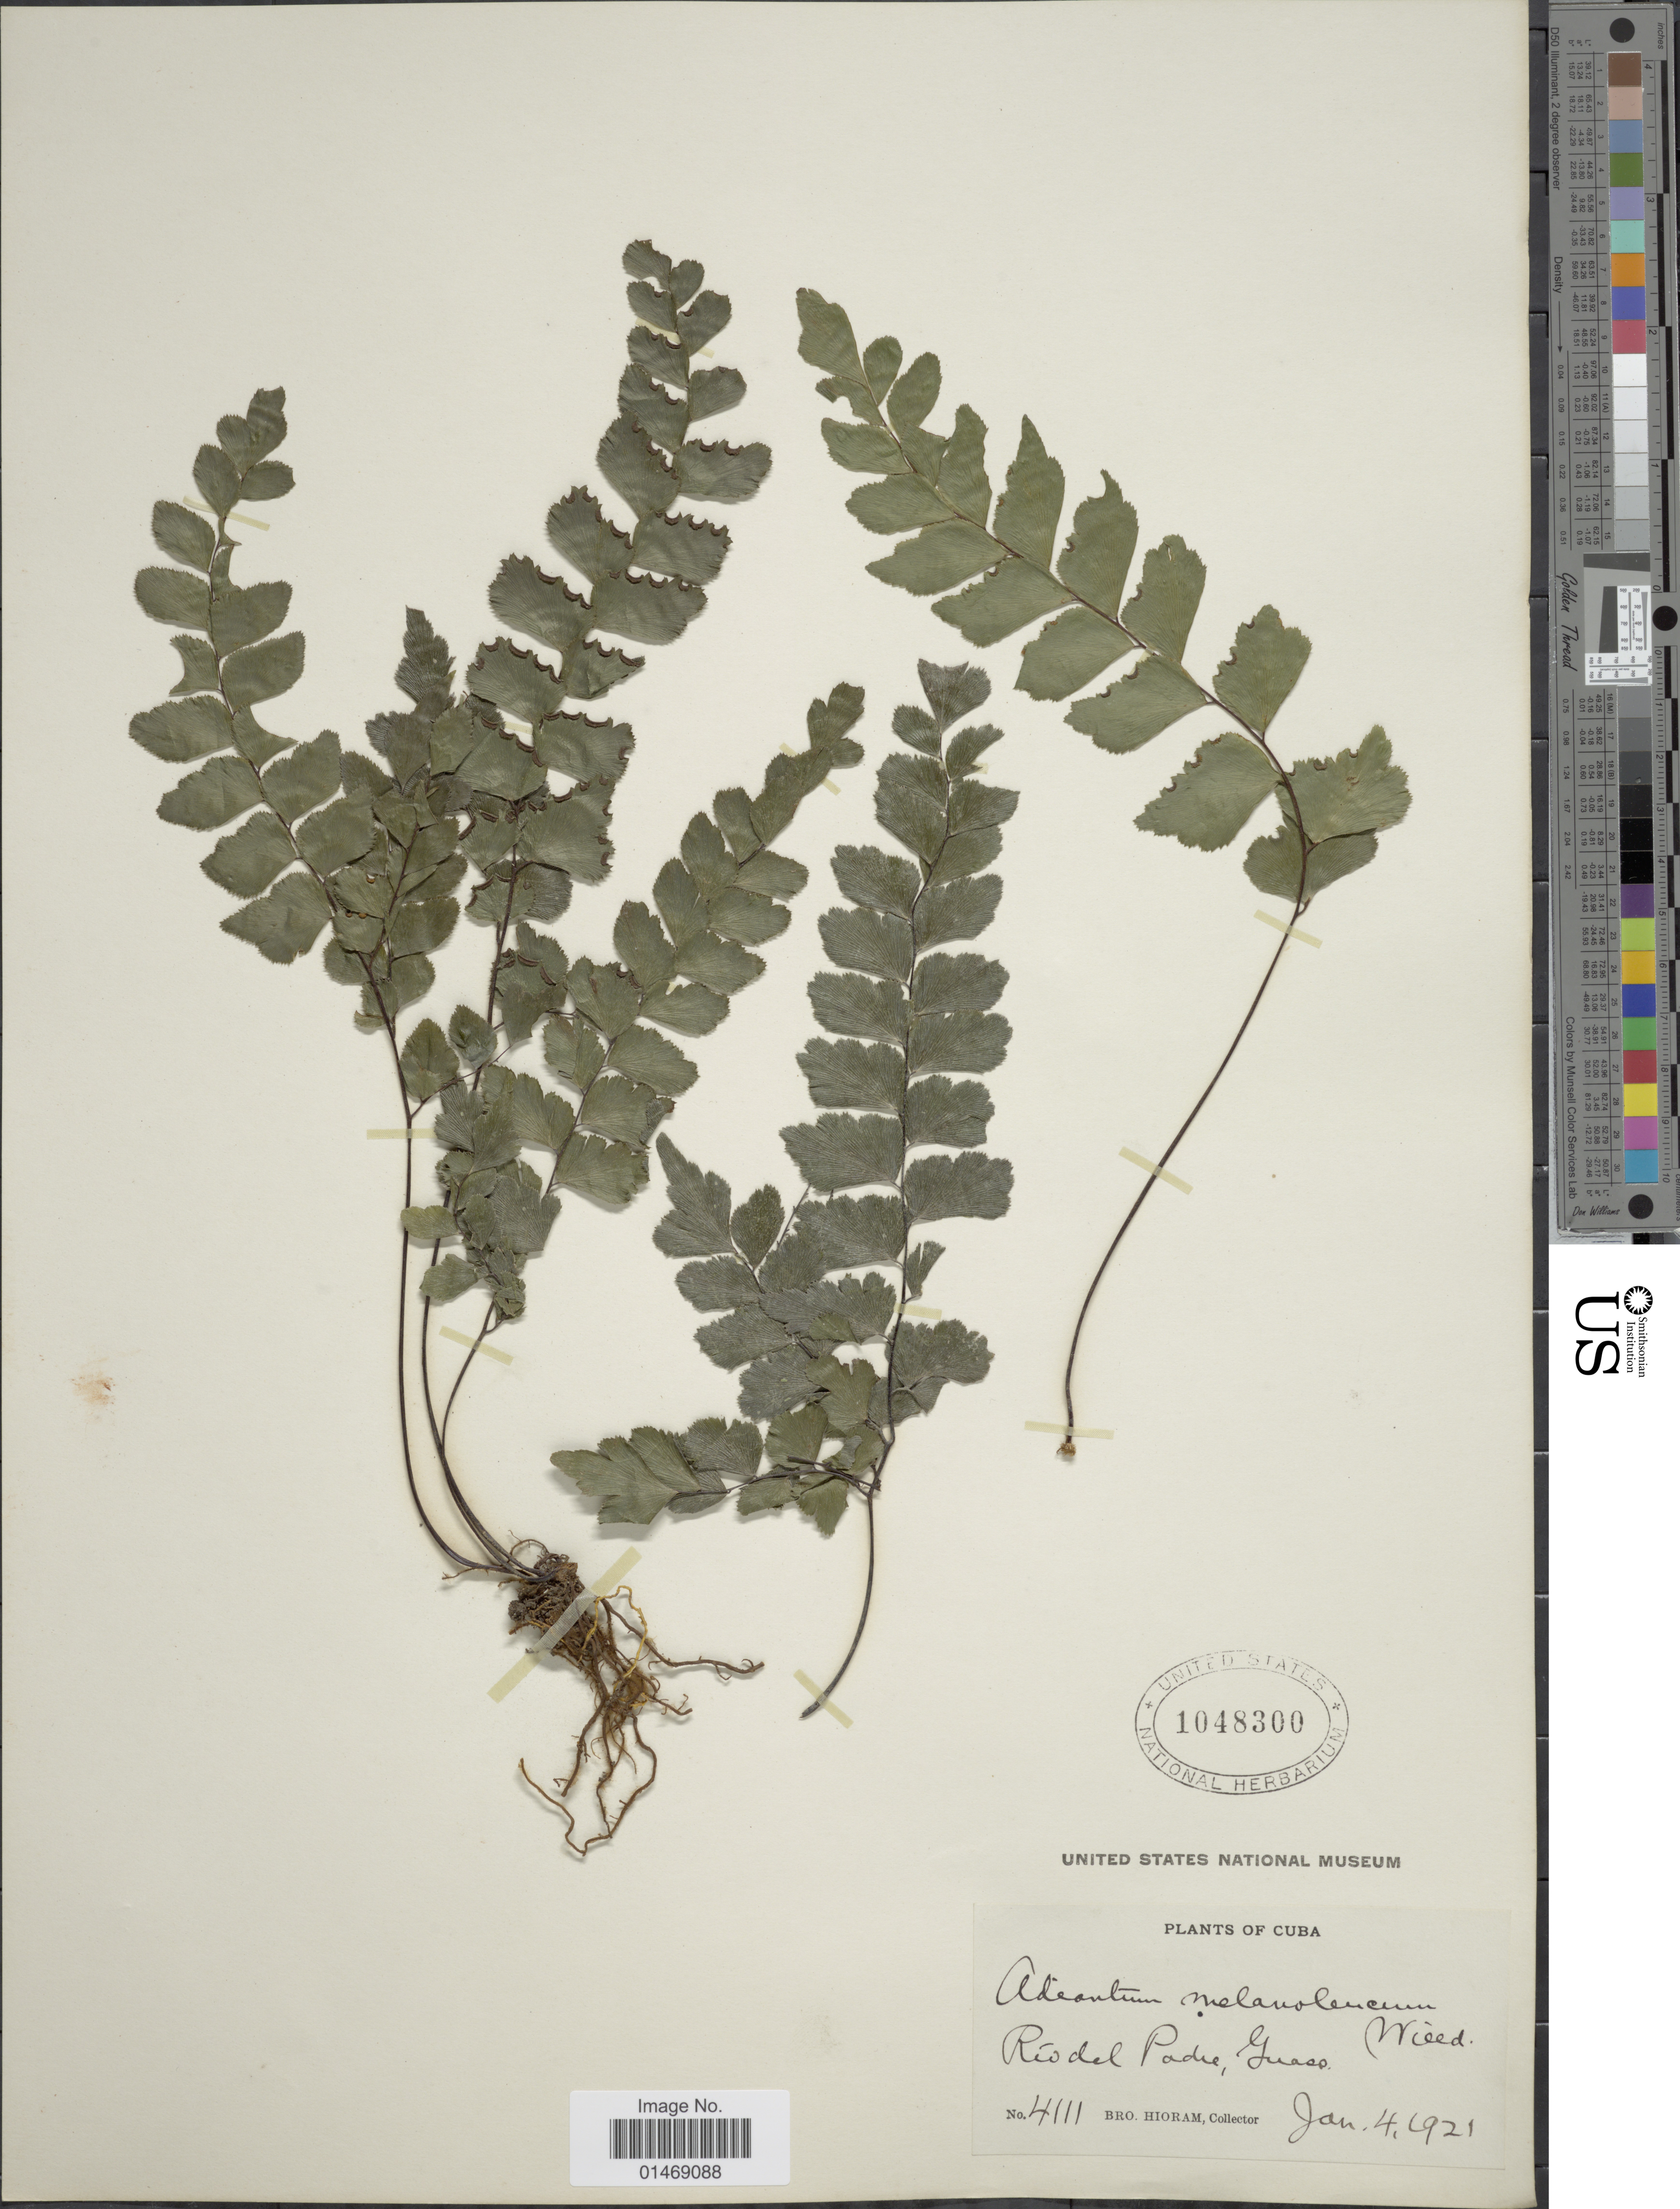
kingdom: Plantae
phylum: Tracheophyta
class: Polypodiopsida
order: Polypodiales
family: Pteridaceae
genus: Adiantum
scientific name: Adiantum melanoleucum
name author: Willd.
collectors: Bro. Hioram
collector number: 4111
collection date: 1921-01-04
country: Cuba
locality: Rio del Padre, Guaso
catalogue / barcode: US 1048300